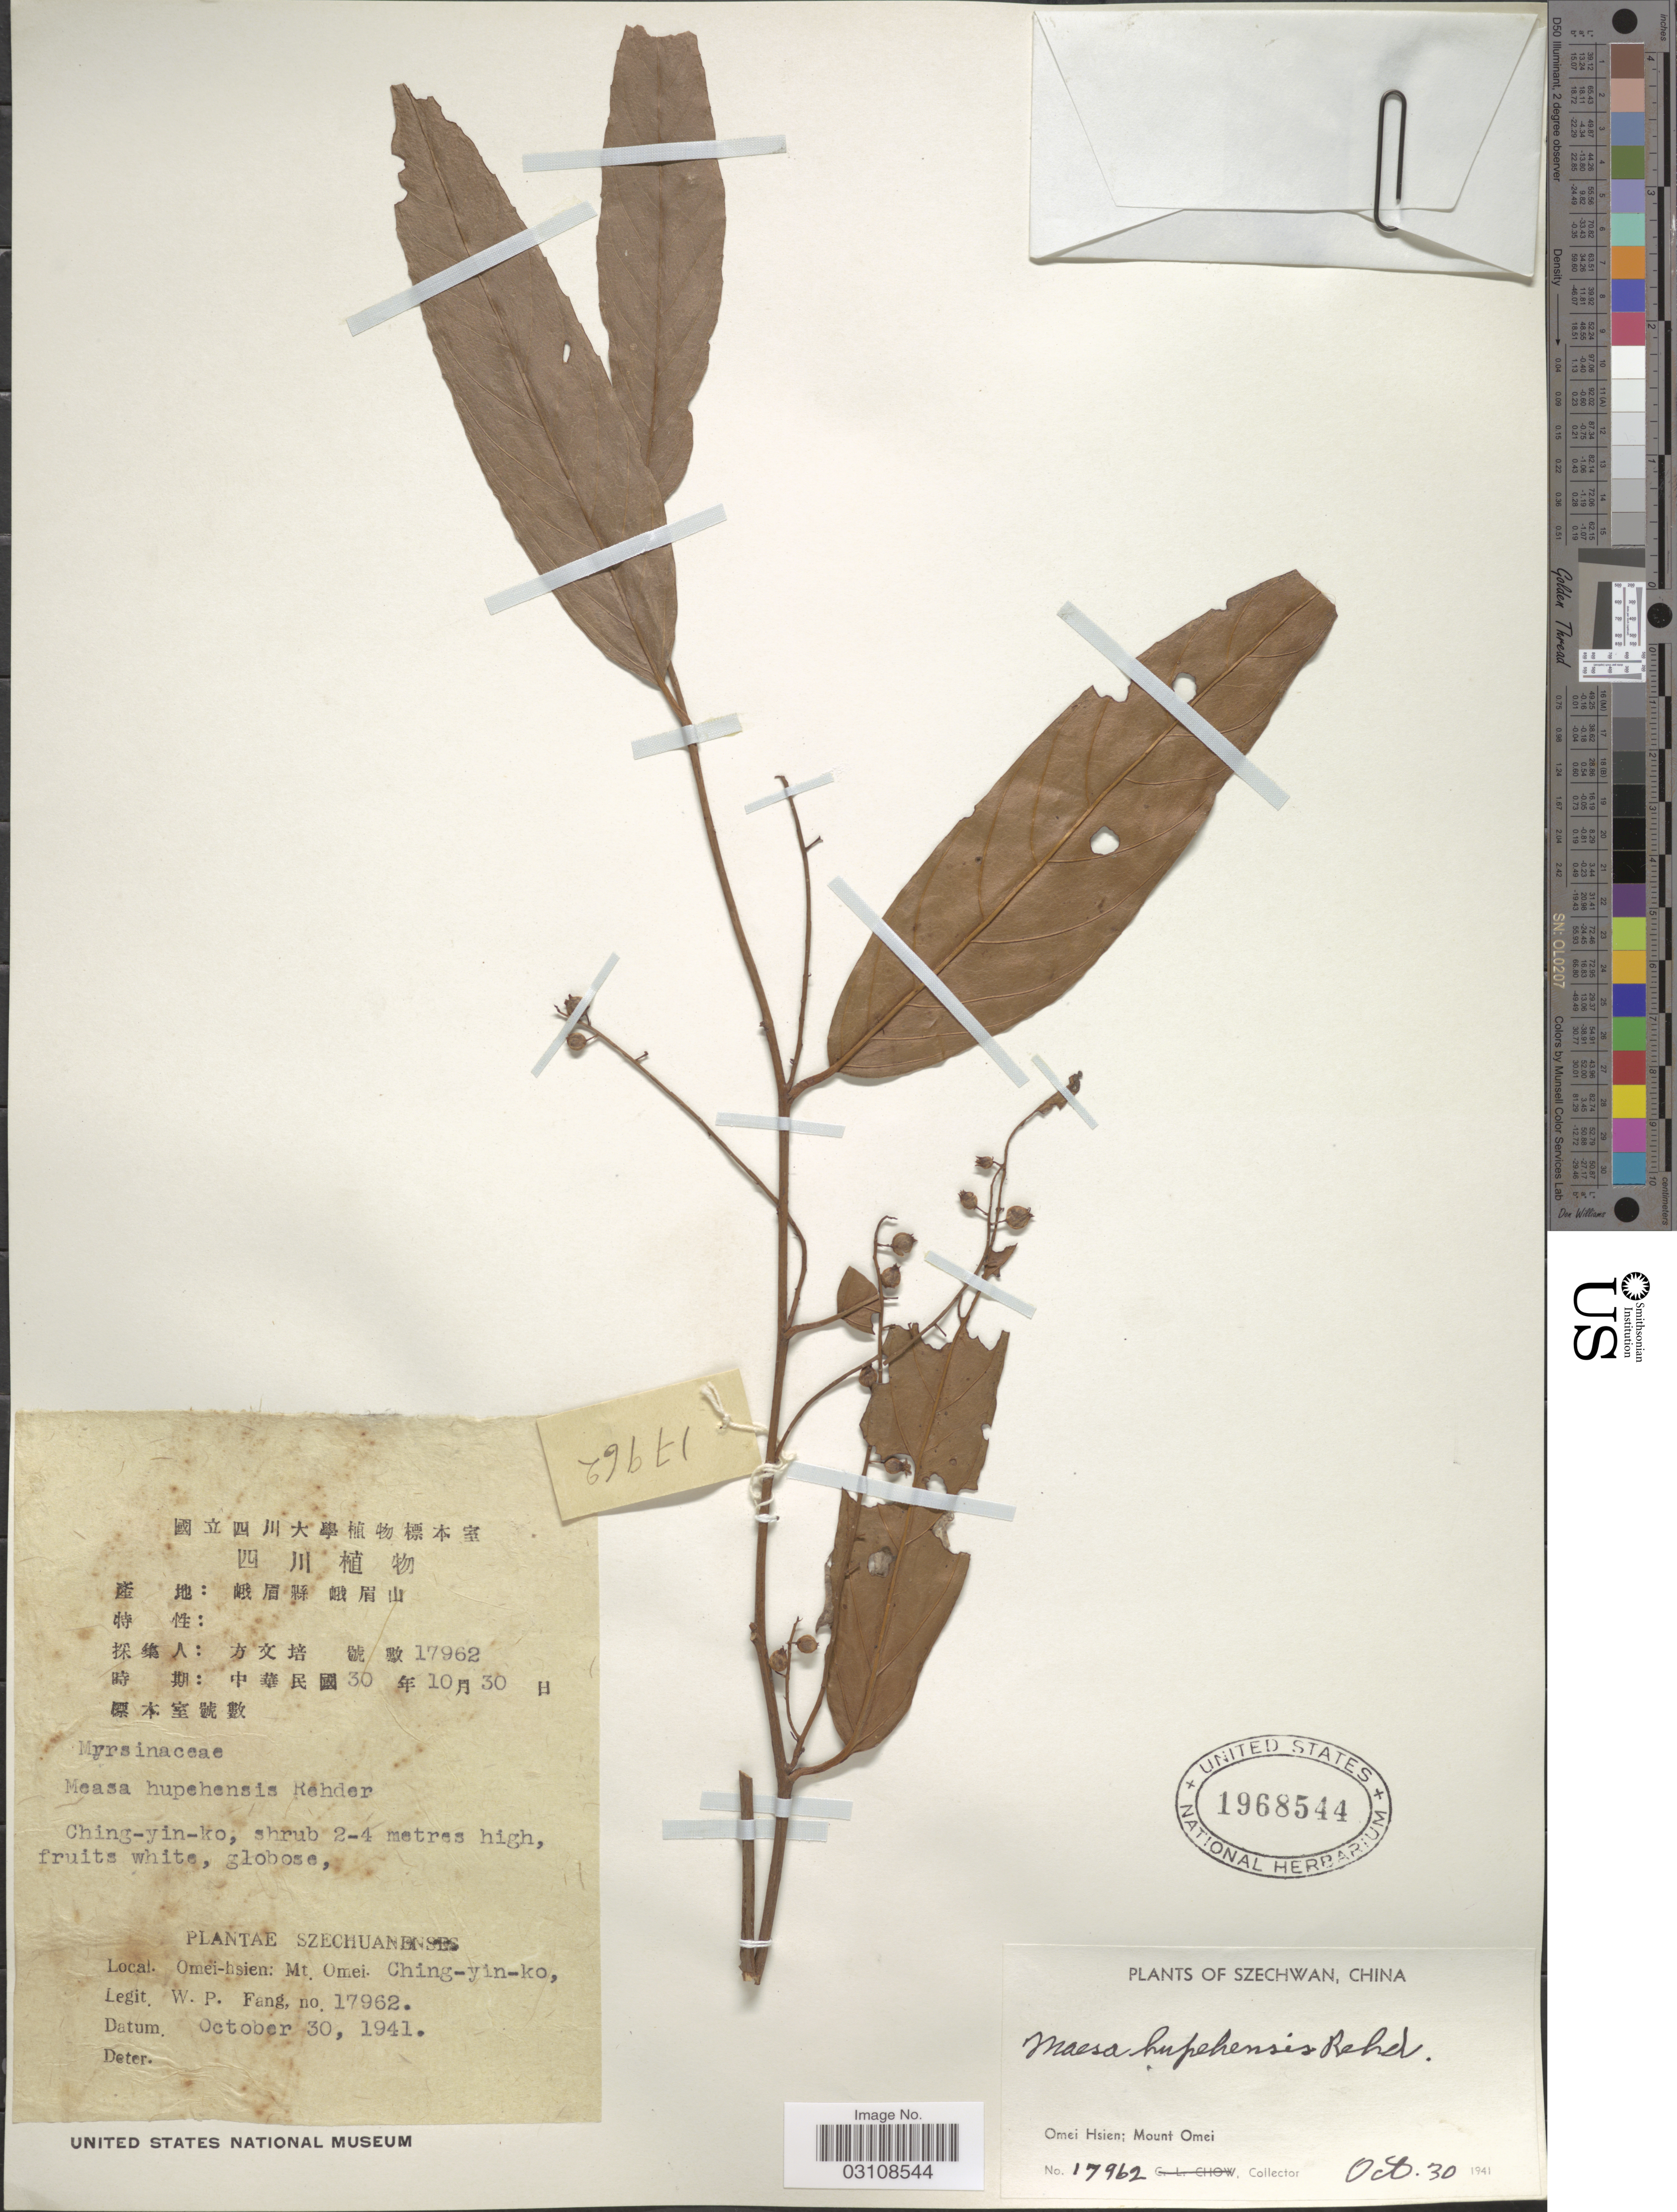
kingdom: Plantae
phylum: Tracheophyta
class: Magnoliopsida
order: Ericales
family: Primulaceae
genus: Maesa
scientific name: Maesa hupehensis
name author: Rehder in Sarg.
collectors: W. P. Fang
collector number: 17962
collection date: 1941-10-30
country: China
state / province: Sichuan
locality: Szechuanenses. Omei-hsien: Mt. Omei.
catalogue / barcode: US 1968544